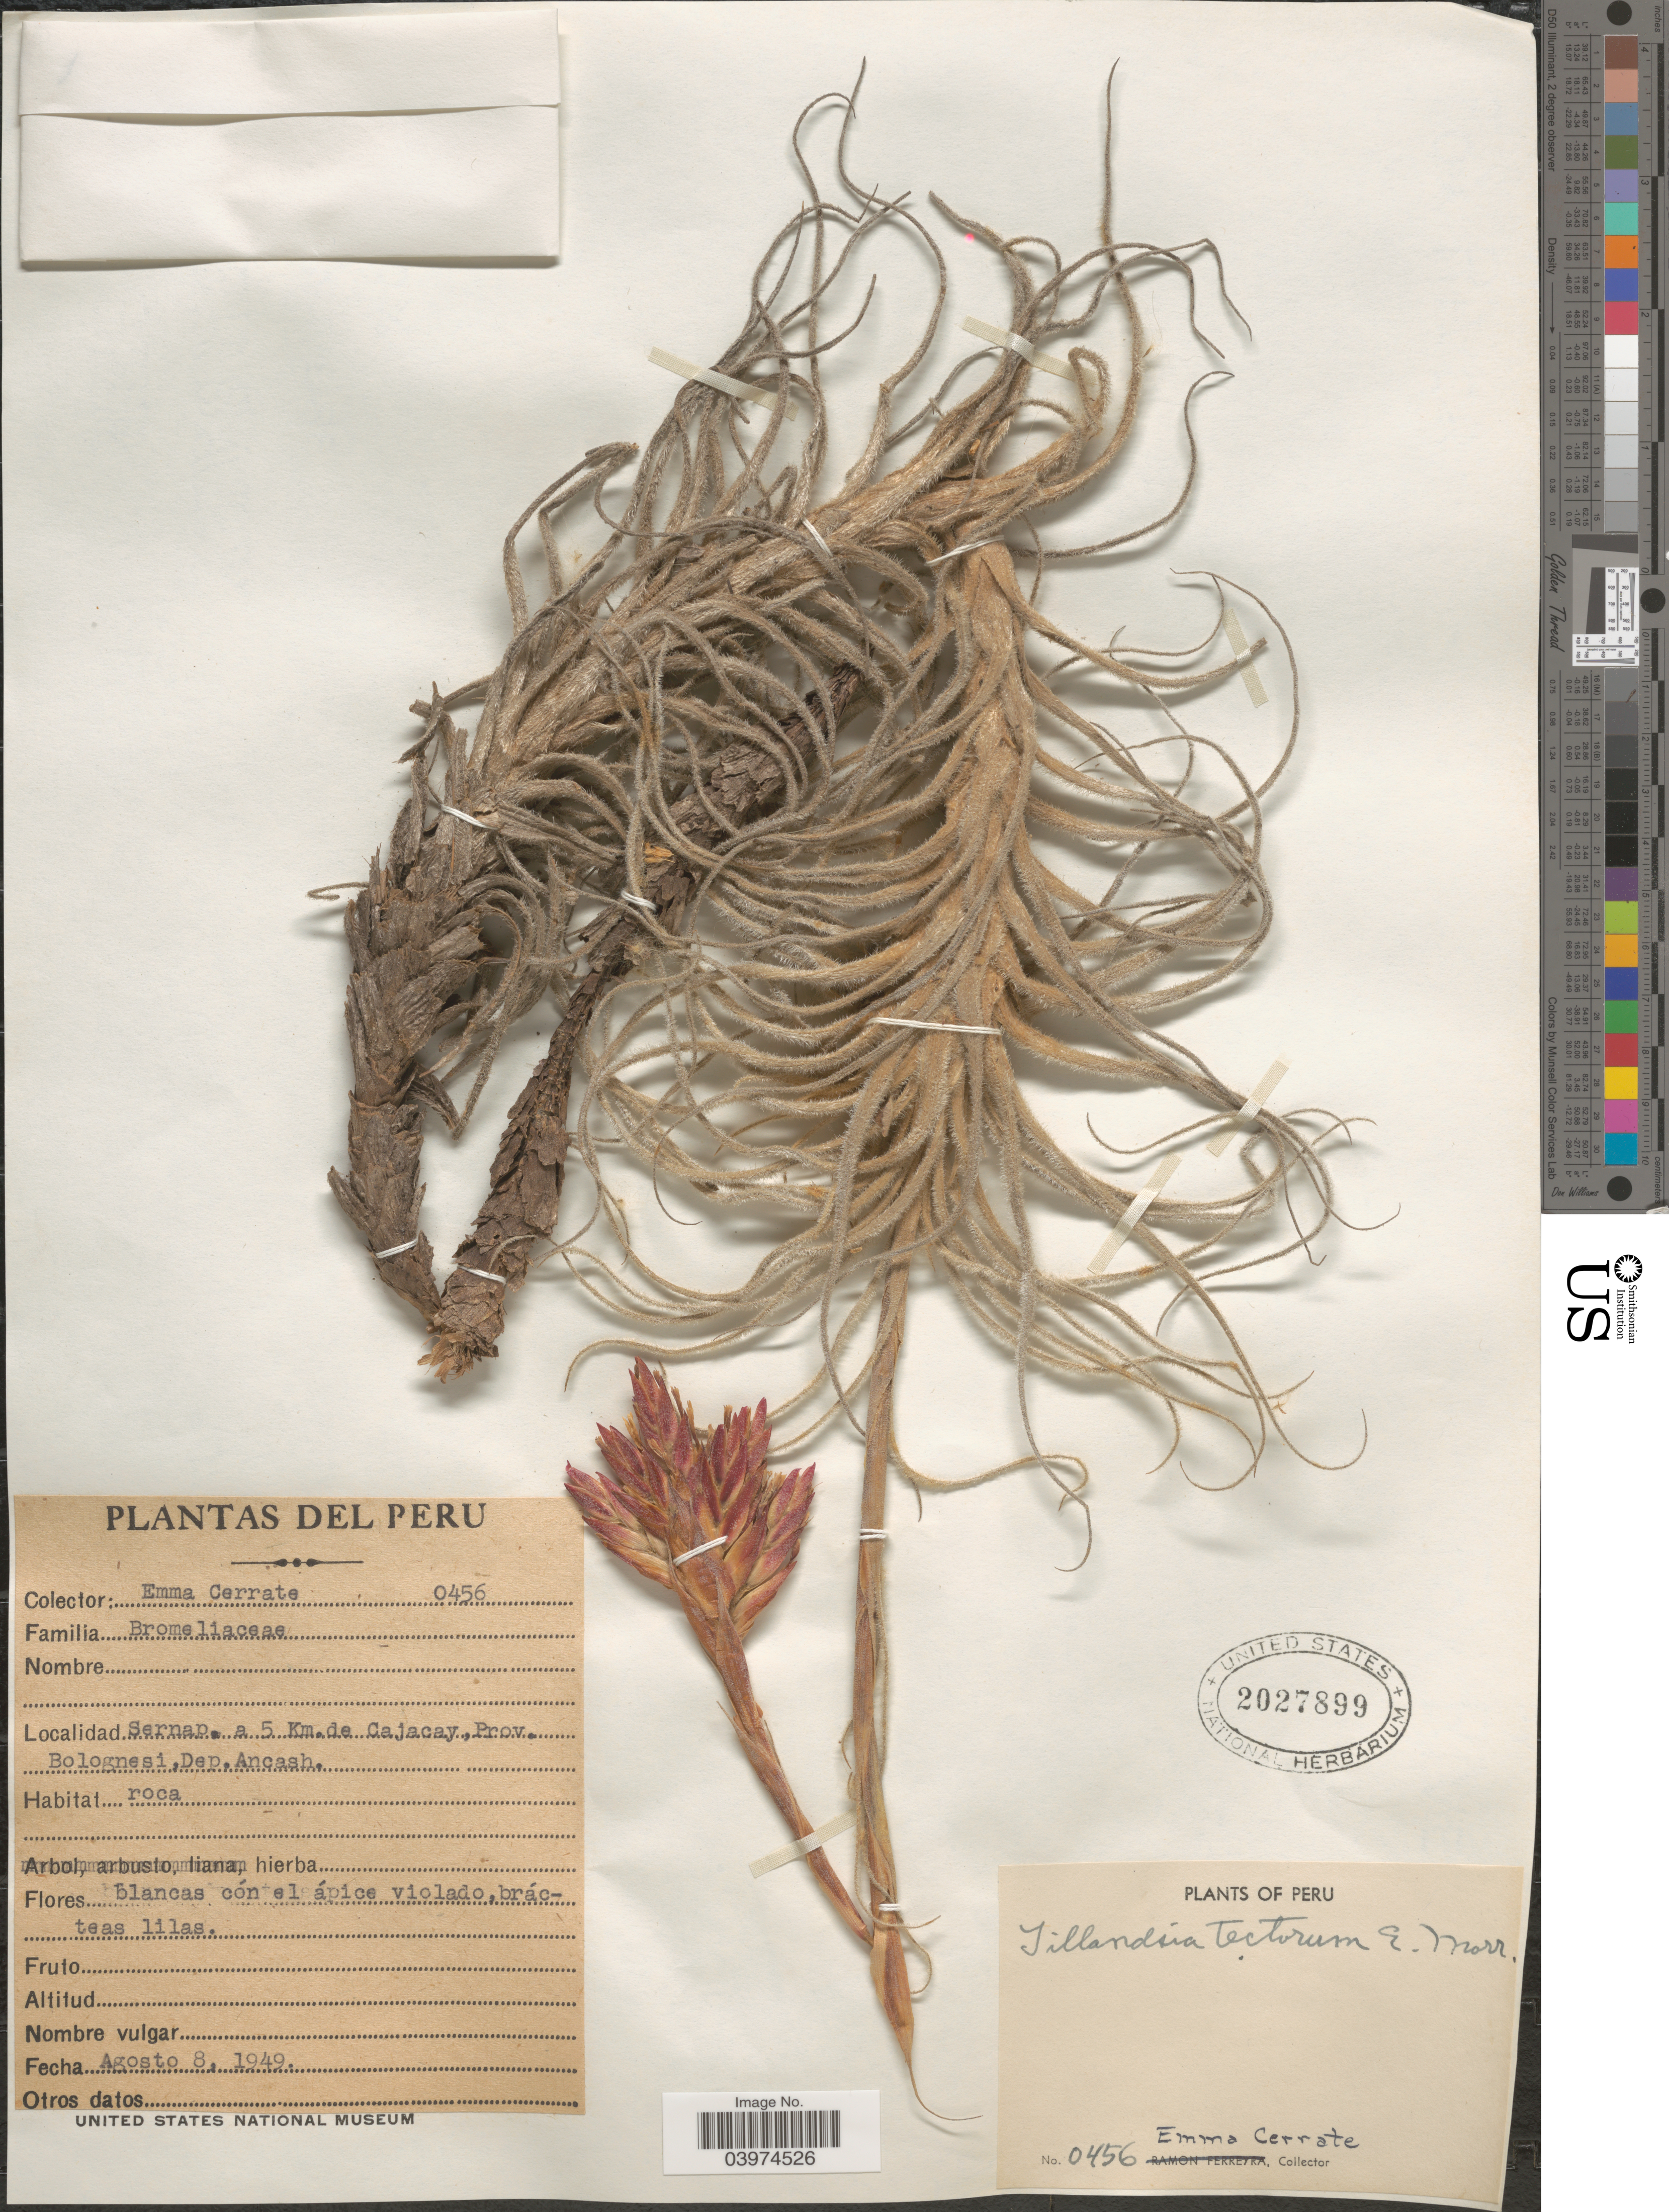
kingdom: Plantae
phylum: Tracheophyta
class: Liliopsida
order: Poales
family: Bromeliaceae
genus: Tillandsia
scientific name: Tillandsia tectorum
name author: É. Morren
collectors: E. Cerrate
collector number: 0456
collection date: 1949-08-08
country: Peru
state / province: Ancash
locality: Sernap. a 5 Km. de Cajacay, Prov. Bolognesi, Dep. Ancash.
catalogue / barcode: US 2027899